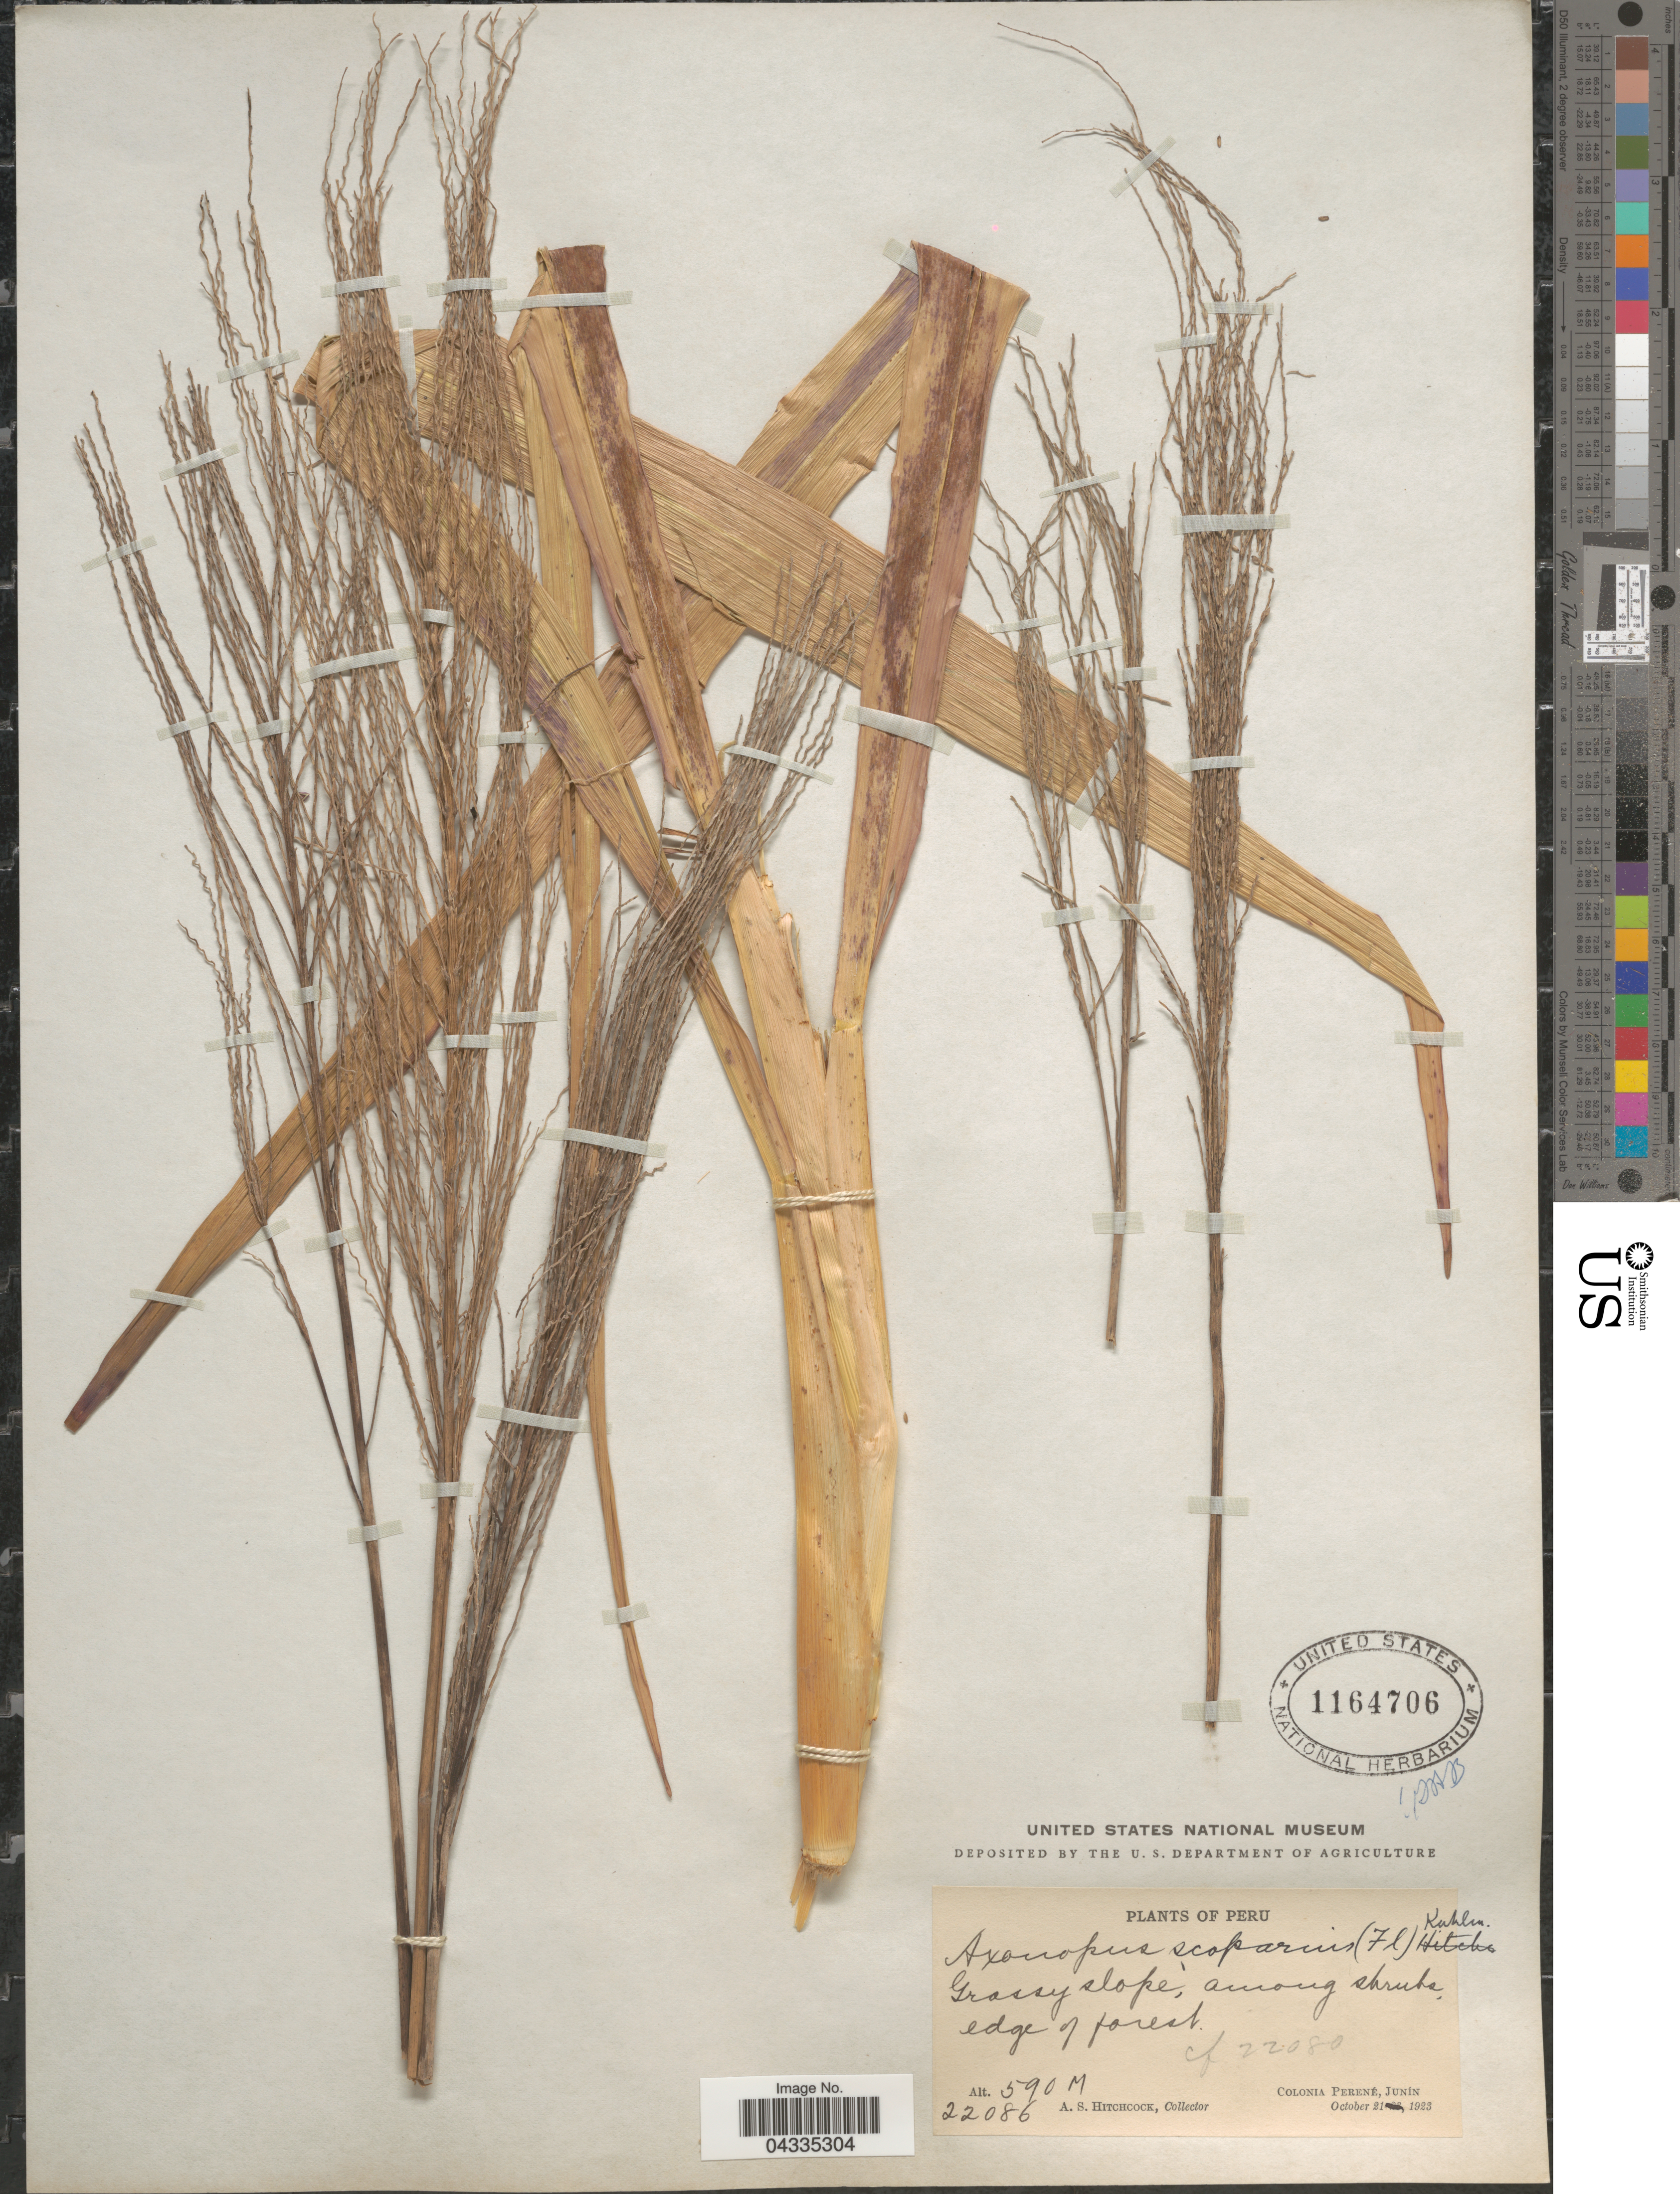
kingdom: Plantae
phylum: Tracheophyta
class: Liliopsida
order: Poales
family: Poaceae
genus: Axonopus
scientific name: Axonopus scoparius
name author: (Flüggé) Kuhlm.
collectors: A. S. Hitchcock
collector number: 22086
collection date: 1923-10-21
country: Peru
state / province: Junín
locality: Grassy slope, among shrubs, edge of forest. Colonia Perené.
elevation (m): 590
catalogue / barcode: US 1164706